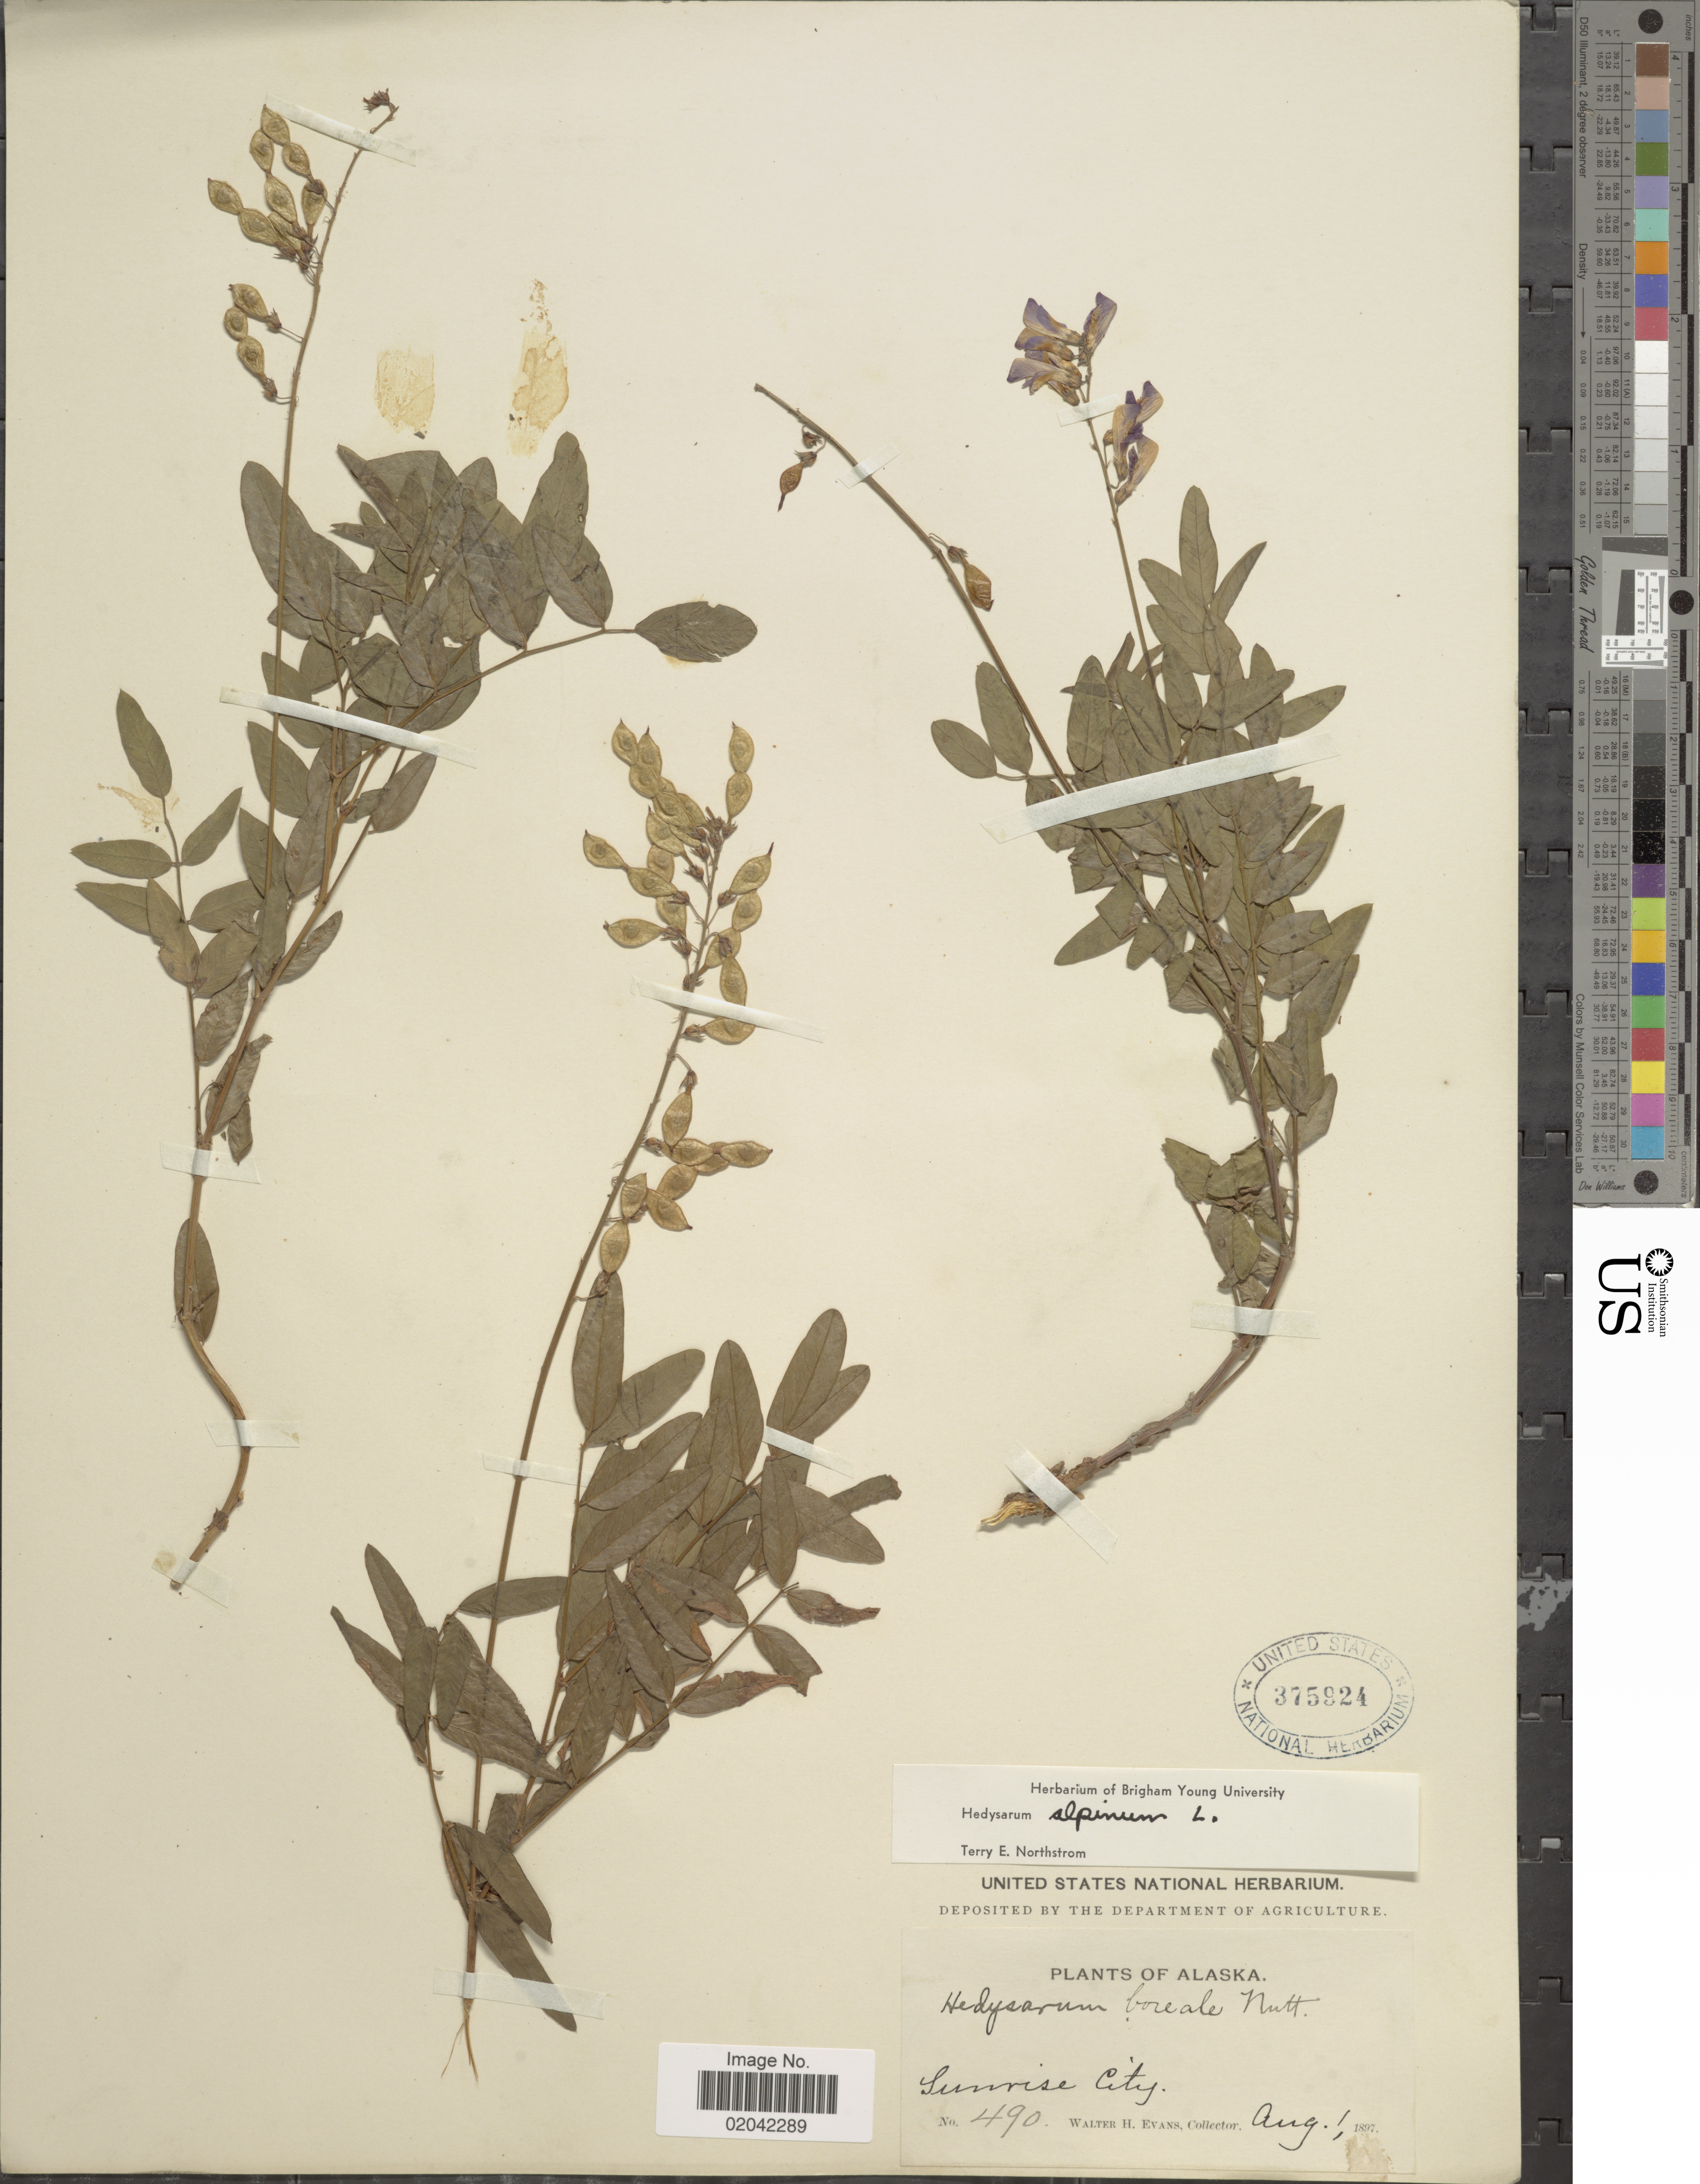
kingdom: Plantae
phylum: Tracheophyta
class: Magnoliopsida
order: Fabales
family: Fabaceae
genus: Hedysarum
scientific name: Hedysarum alpinum var. americanum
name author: Michx. ex Pursh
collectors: W. H. Evans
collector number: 490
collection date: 1897-08-01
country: United States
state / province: Alaska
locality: Sunrise City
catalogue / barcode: US 375924